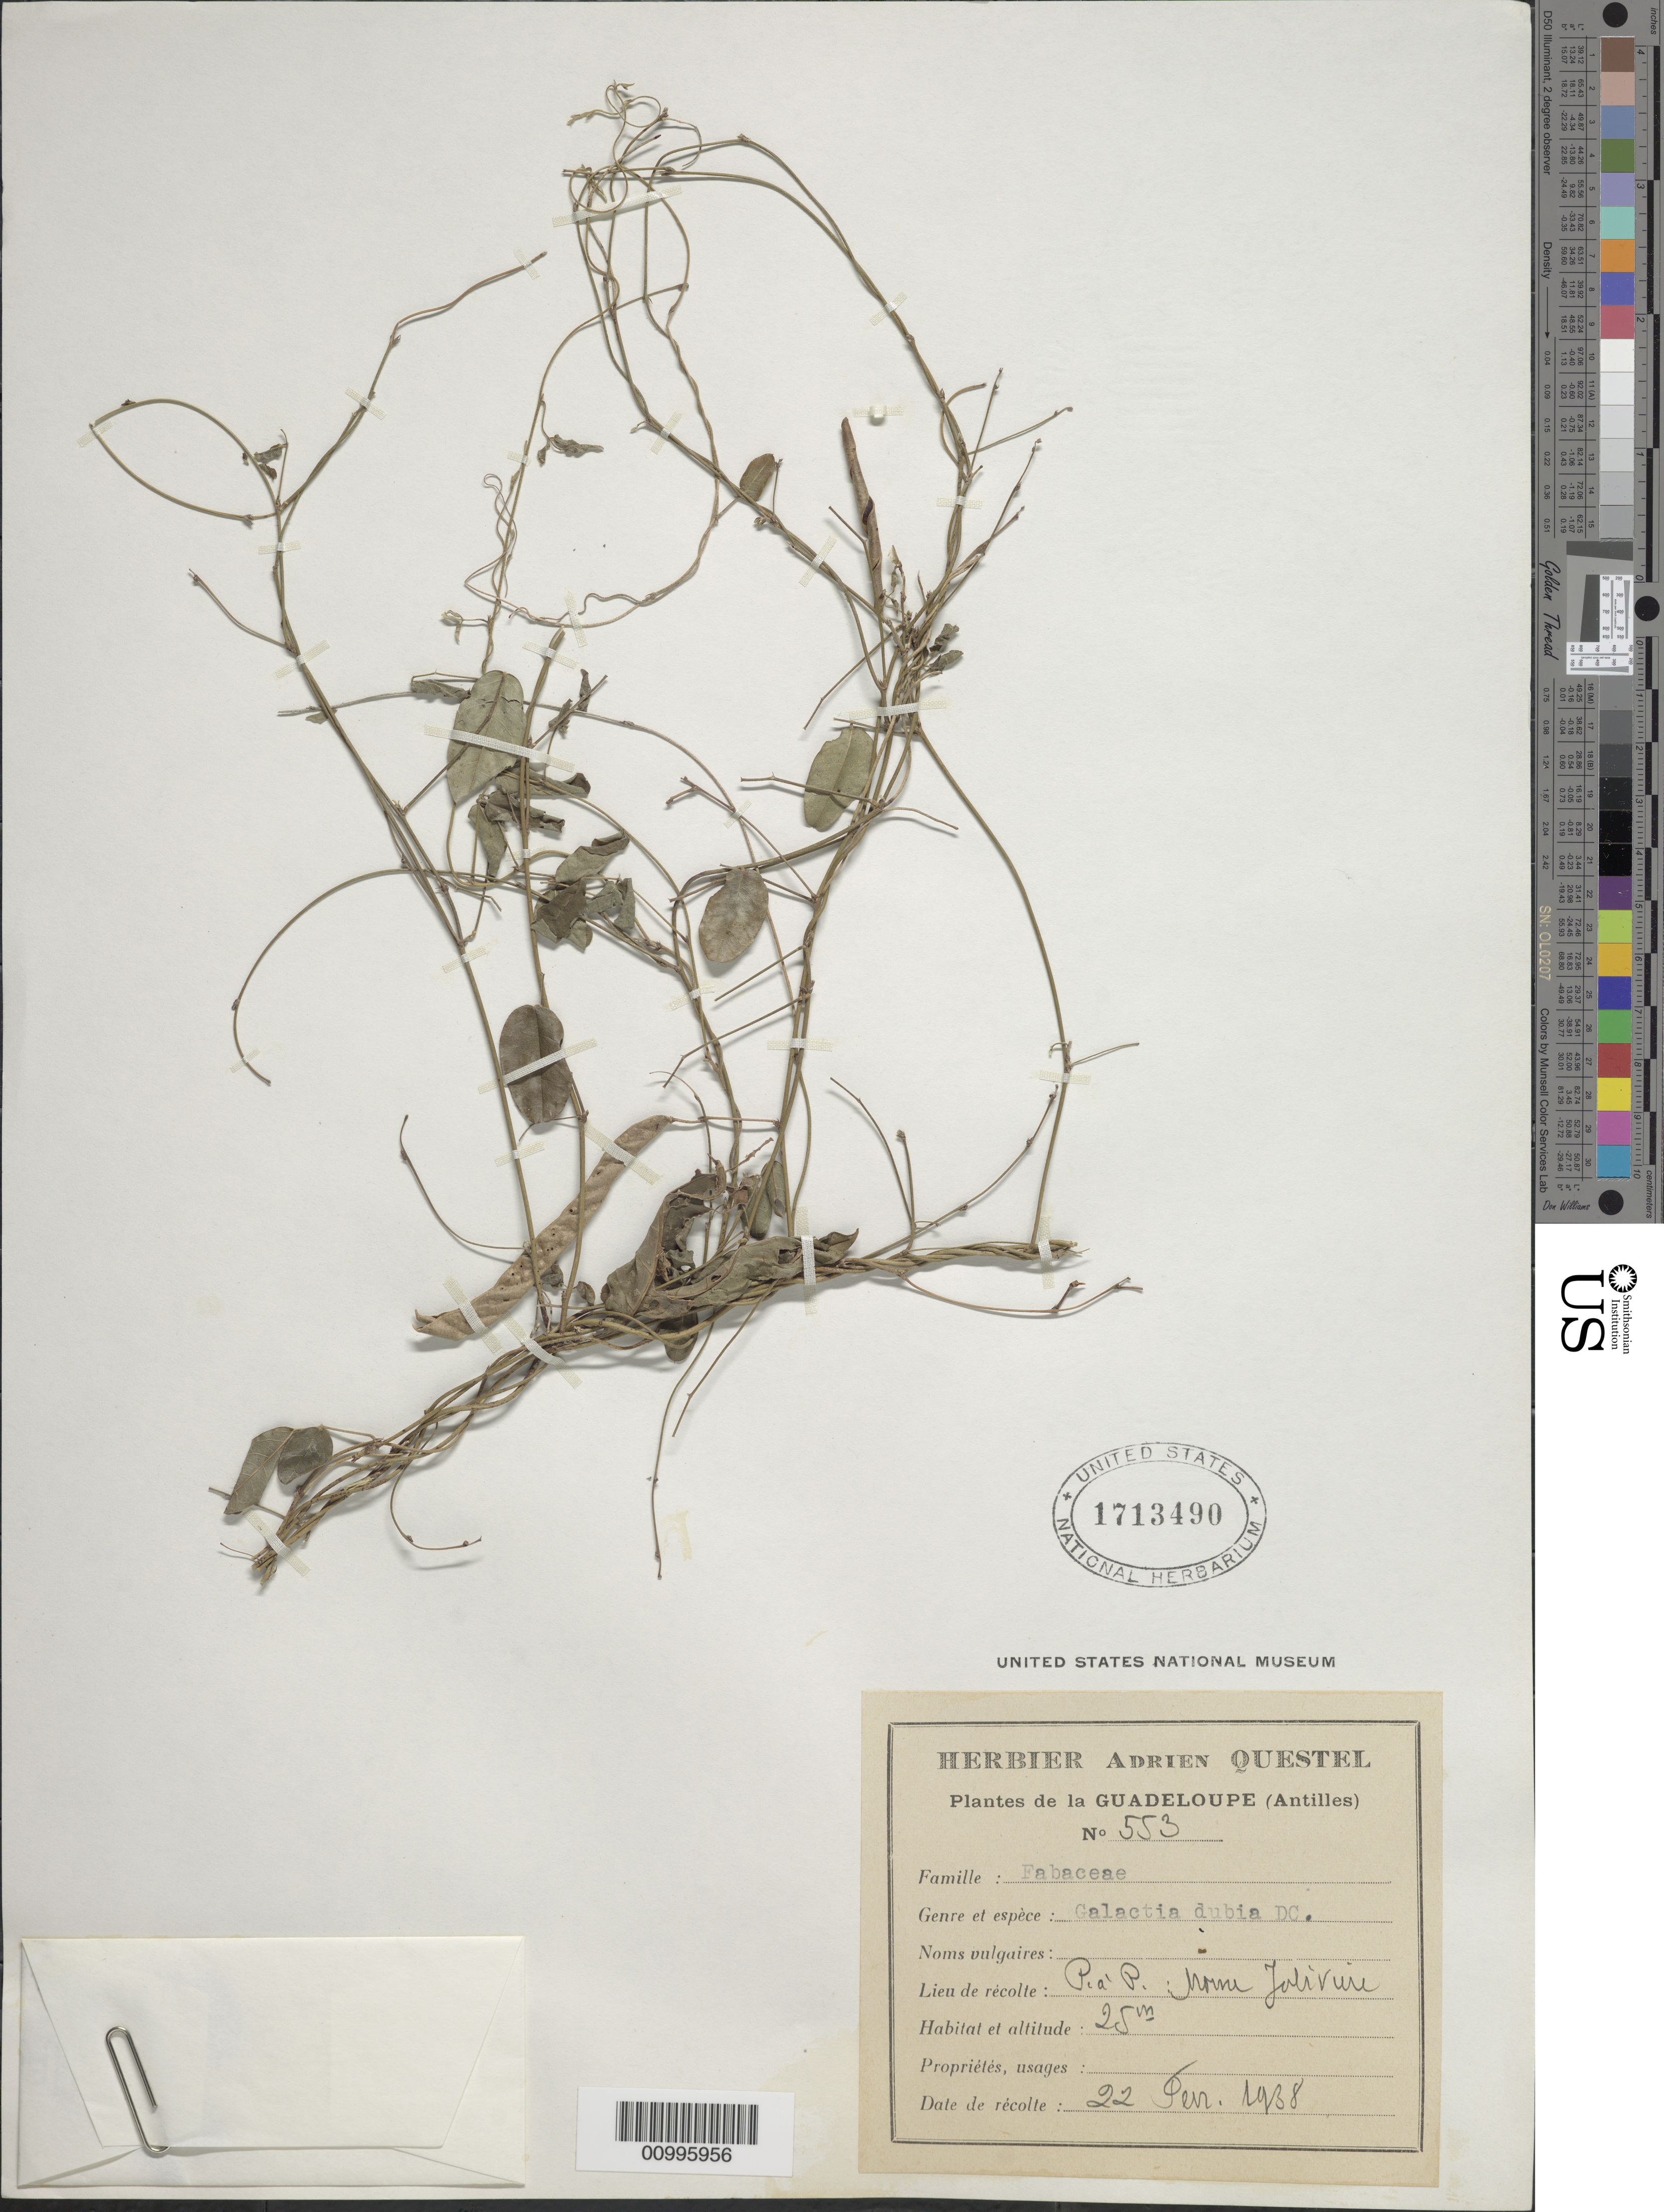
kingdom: Plantae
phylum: Tracheophyta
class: Magnoliopsida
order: Fabales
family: Fabaceae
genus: Galactia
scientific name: Galactia dubia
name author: DC.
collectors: -. Julien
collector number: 553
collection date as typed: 22 Jan 1938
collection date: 1938-01-22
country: Guadeloupe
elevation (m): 25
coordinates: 0 N, 0 E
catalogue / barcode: US 1713490